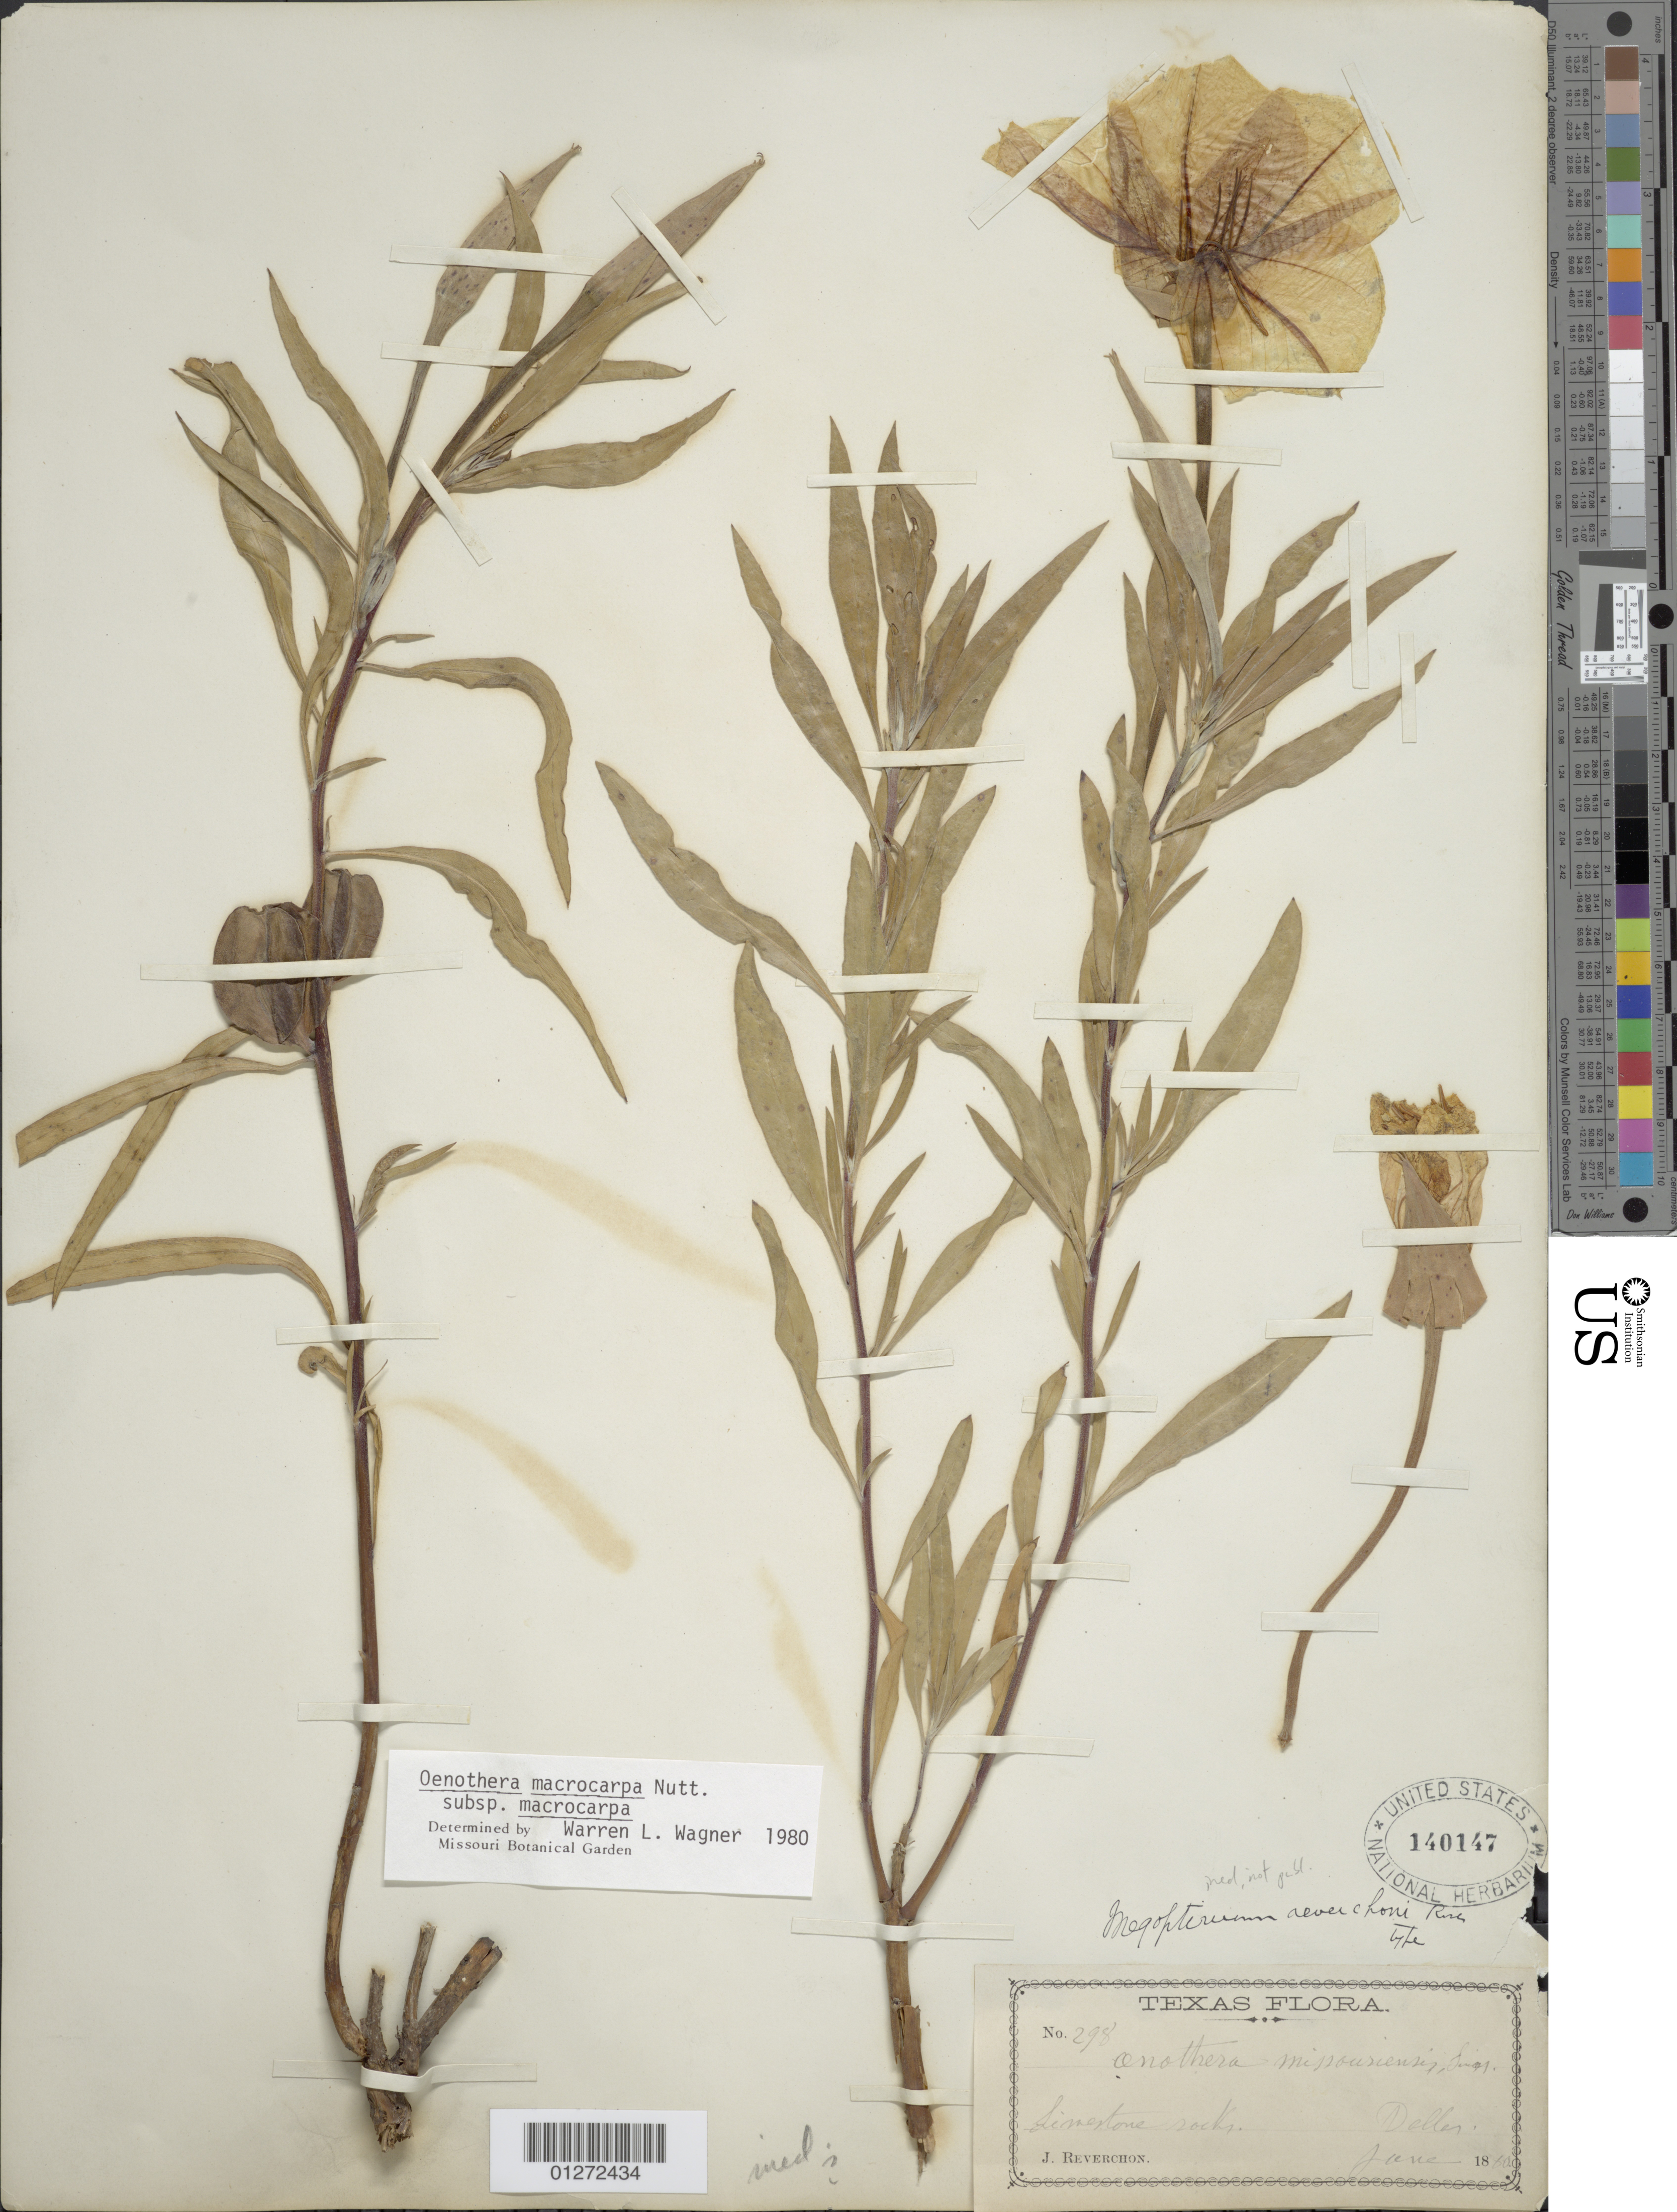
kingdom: Plantae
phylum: Tracheophyta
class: Magnoliopsida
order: Myrtales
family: Onagraceae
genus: Oenothera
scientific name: Oenothera macrocarpa subsp. macrocarpa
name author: Nutt.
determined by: Wagner, W. L., (BOT), Smithsonian Institution - National Museum of Natural History (UNITED STATES)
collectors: J. Reverchon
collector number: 298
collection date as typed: Jun 1880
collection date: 1880-06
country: United States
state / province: Texas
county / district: Dallas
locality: Dallas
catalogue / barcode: US 140147